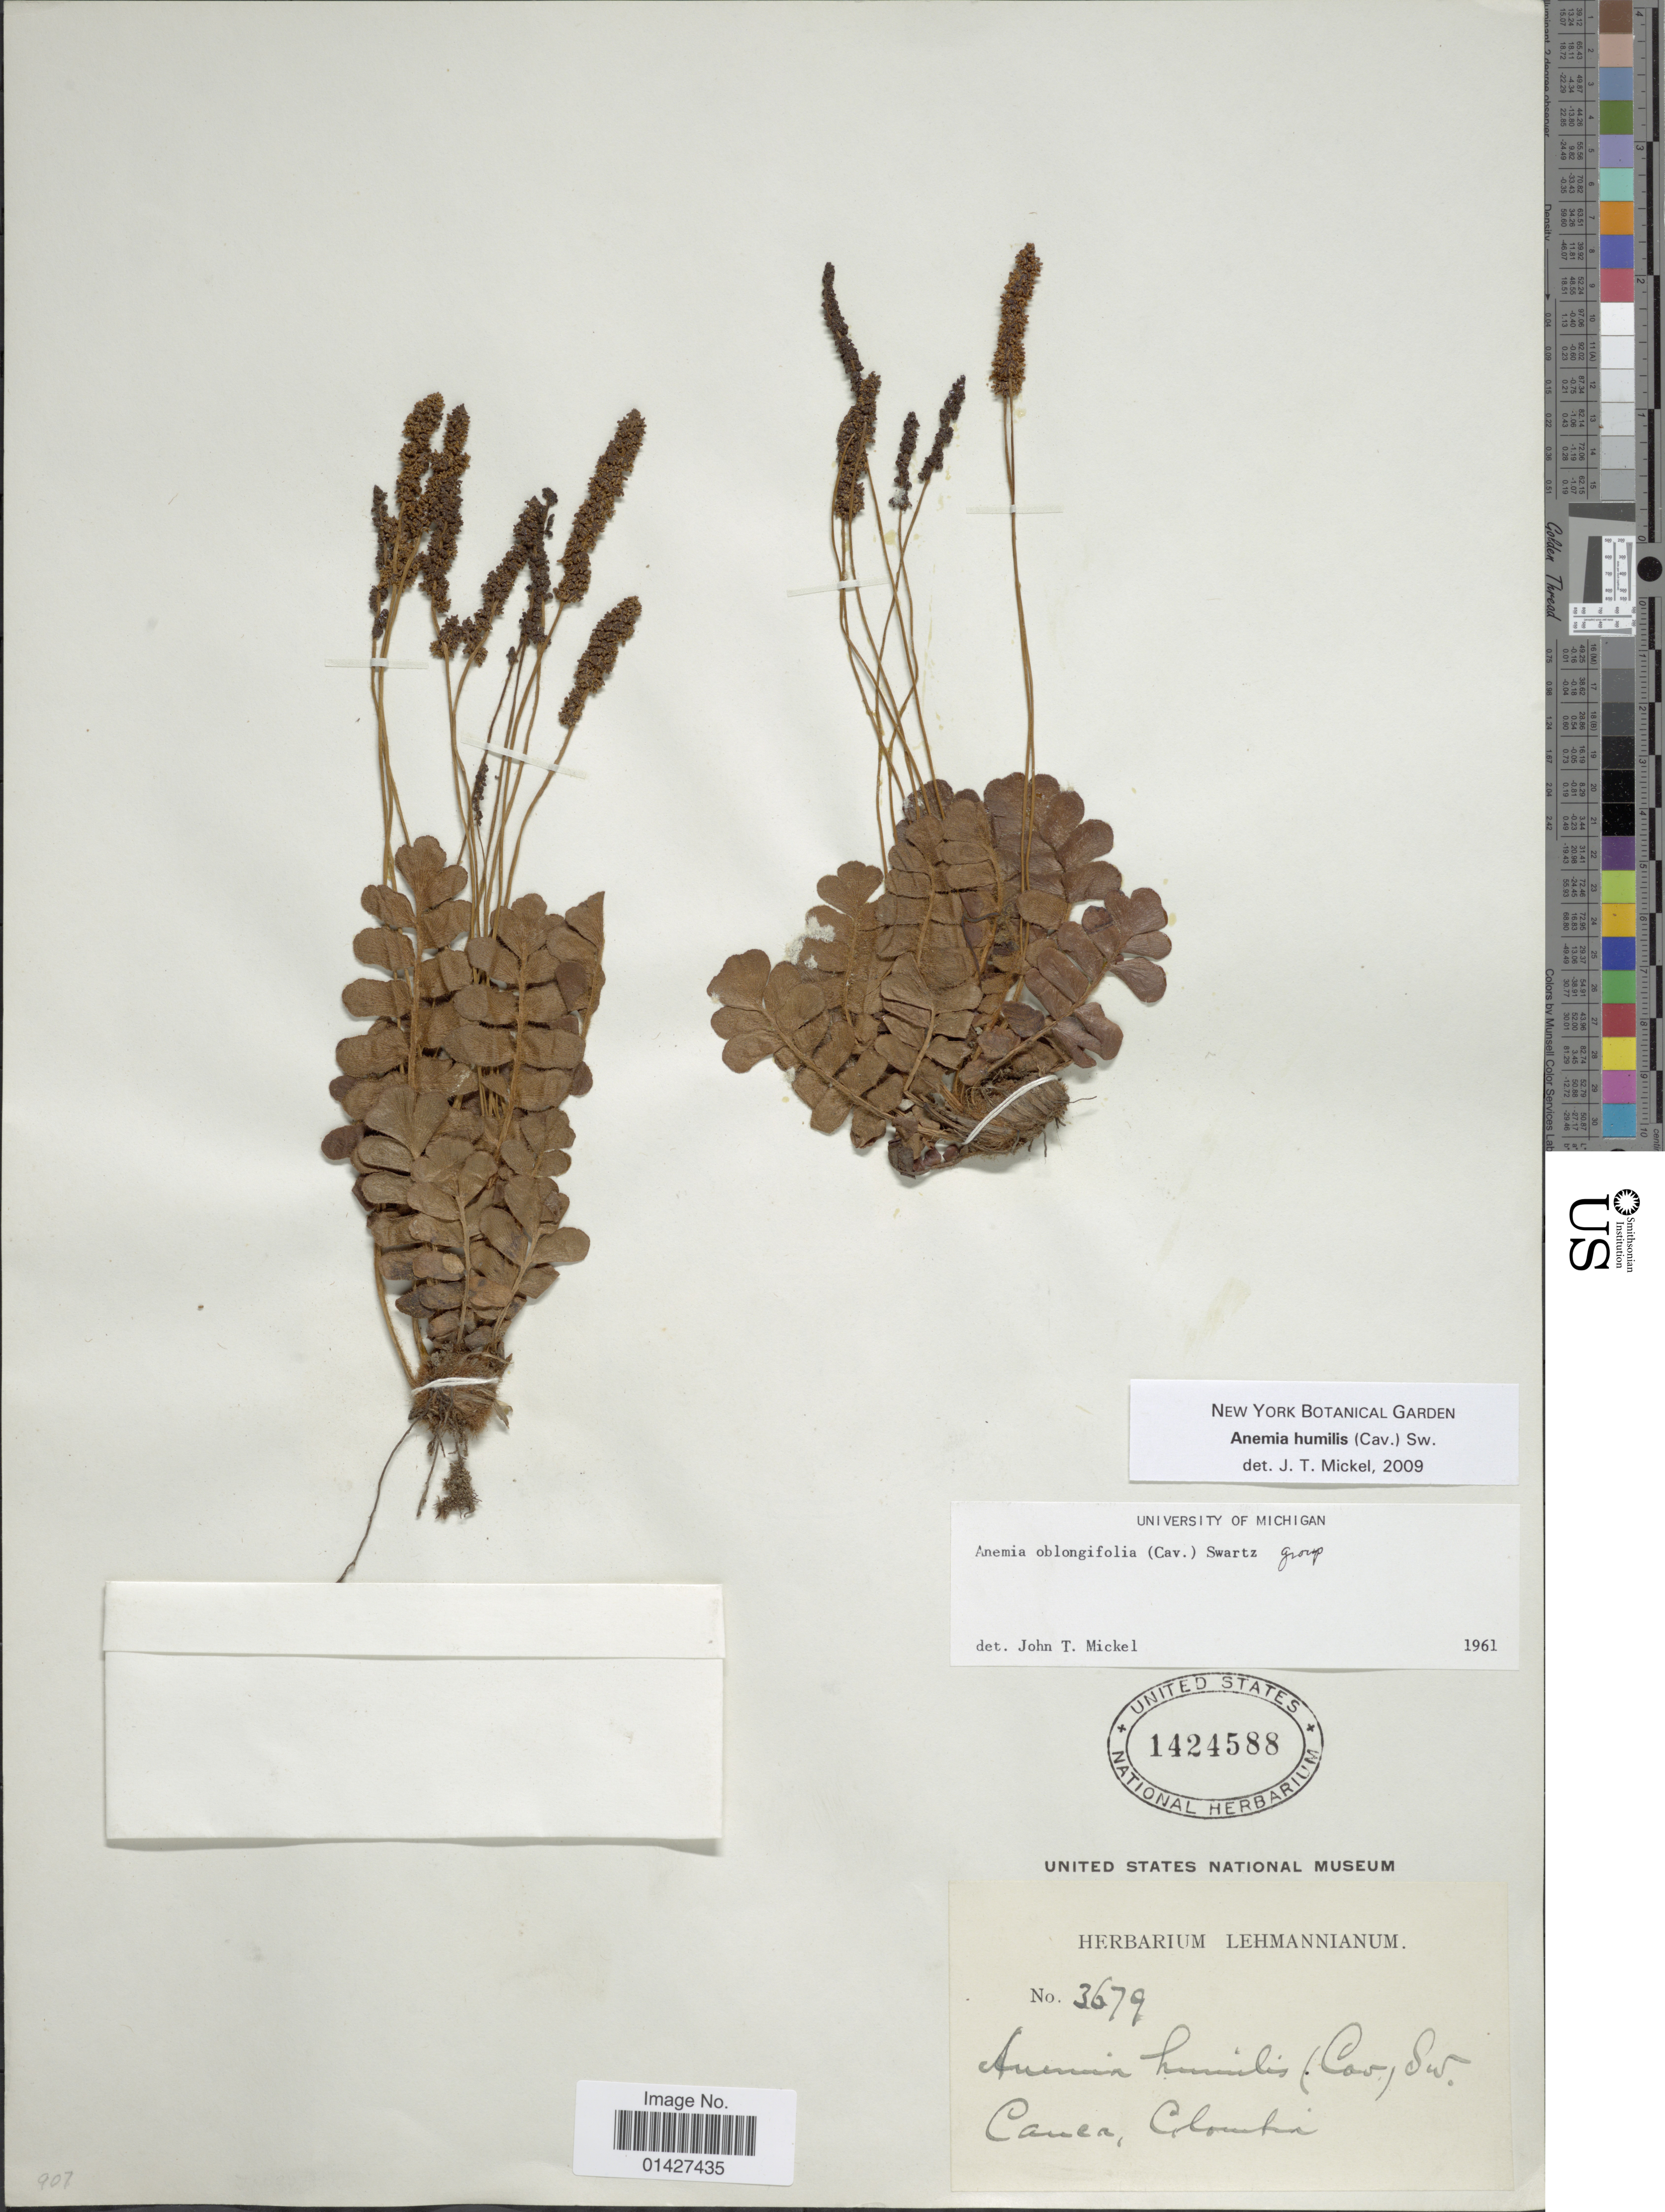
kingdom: Plantae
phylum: Tracheophyta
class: Polypodiopsida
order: Schizaeales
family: Anemiaceae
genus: Anemia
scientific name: Anemia humilis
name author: (Cav.) Sw.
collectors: ex herb. Lehmannianum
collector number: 3679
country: Colombia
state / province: Cauca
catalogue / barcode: US 1424588